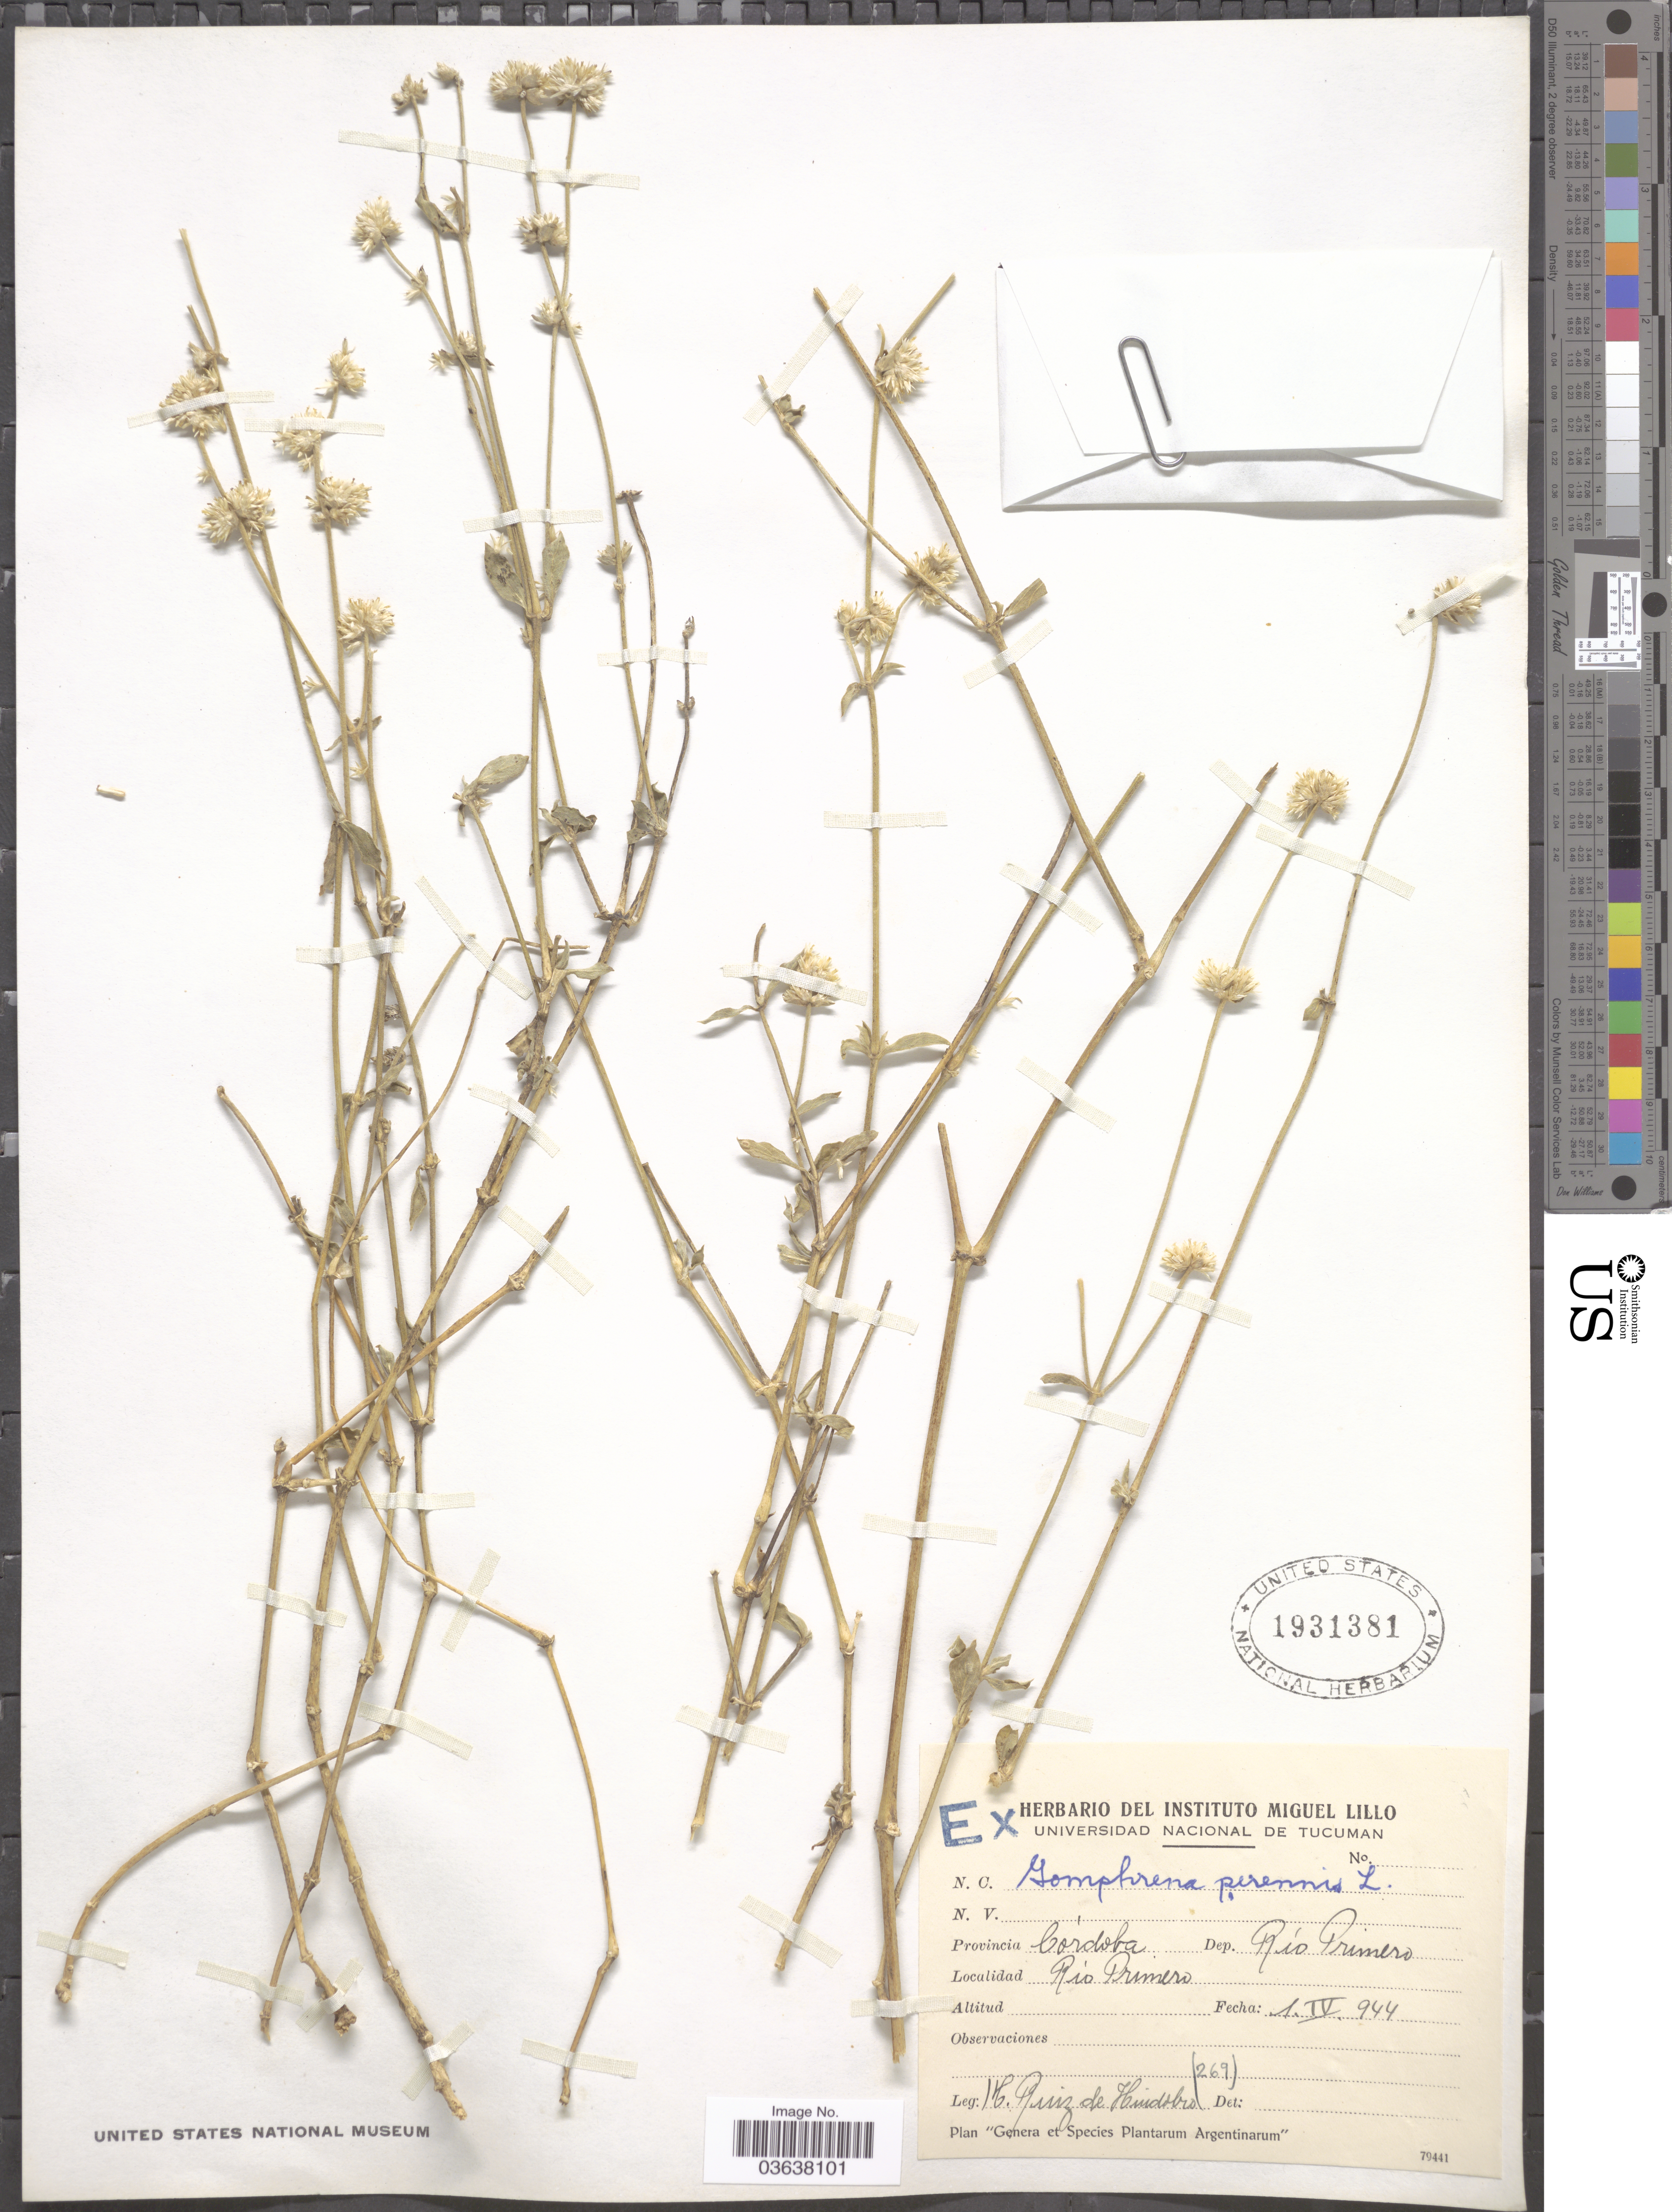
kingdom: Plantae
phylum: Tracheophyta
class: Magnoliopsida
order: Caryophyllales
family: Amaranthaceae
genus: Gomphrena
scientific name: Gomphrena perennis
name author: L.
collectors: -. Ruiz de Huidobro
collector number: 269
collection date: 1944-04-01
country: Argentina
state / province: Cordoba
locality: Dep. Río Primero, Río Primero.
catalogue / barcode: US 1931381